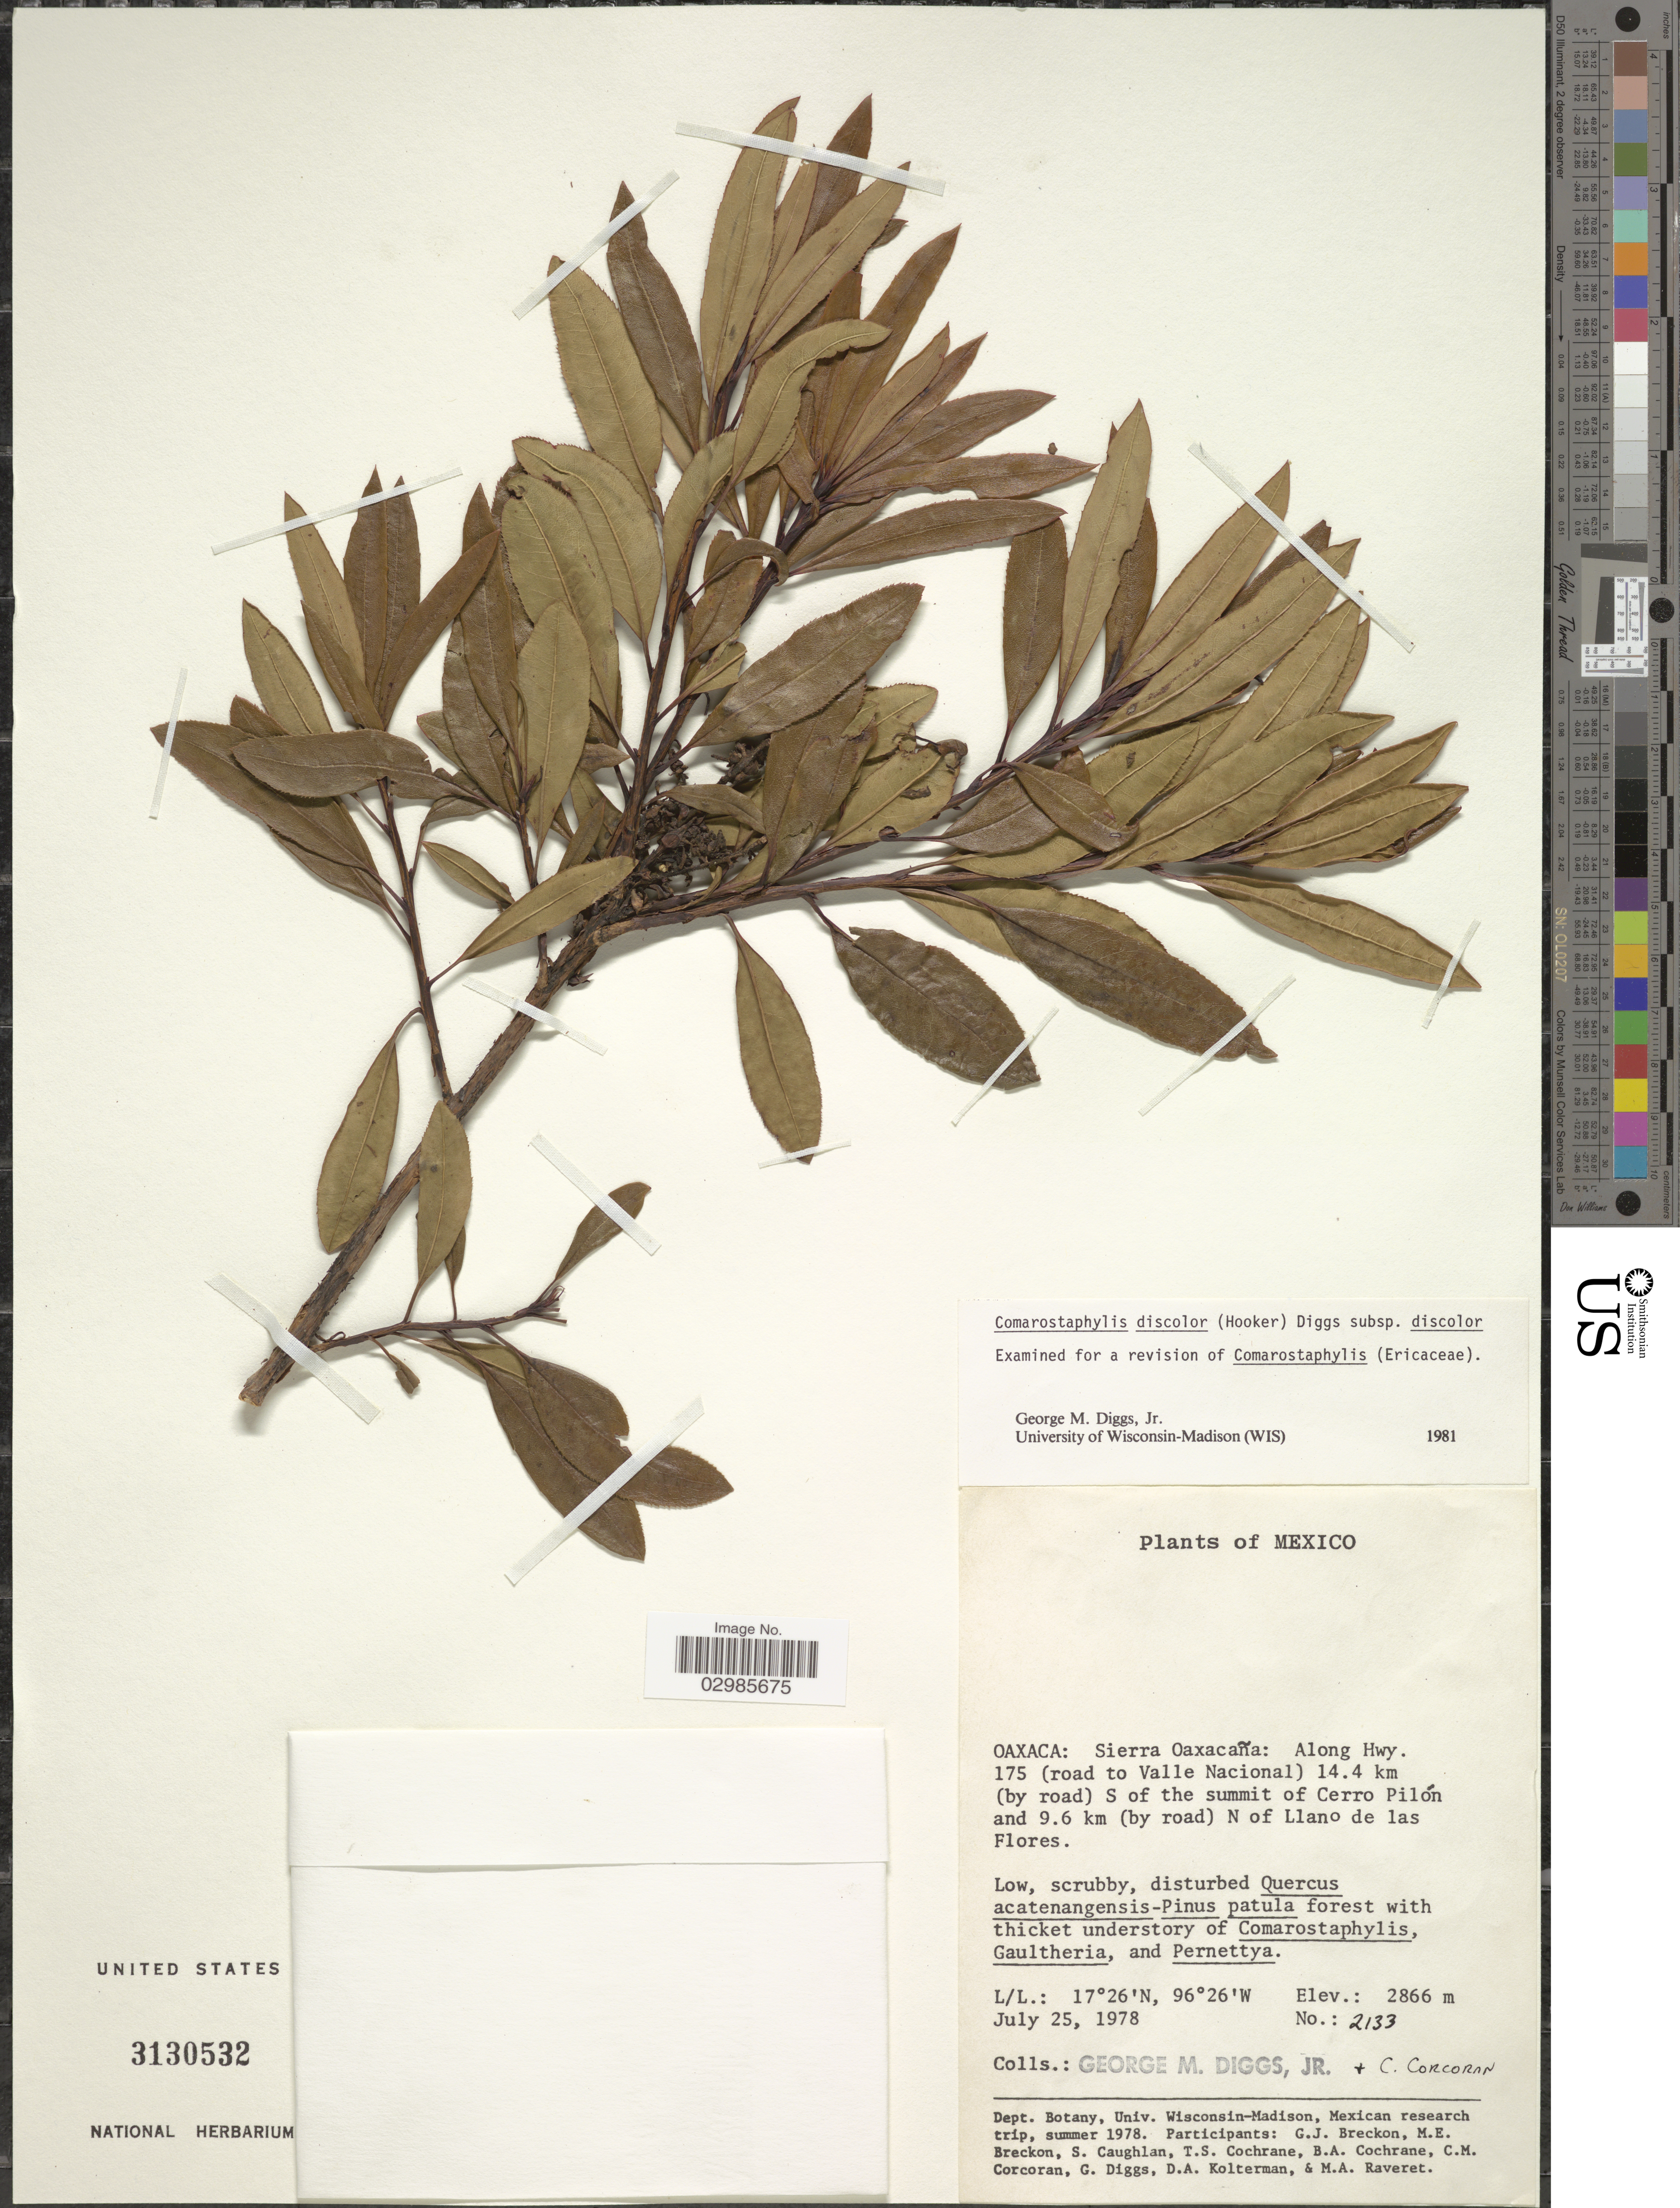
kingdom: Plantae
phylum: Tracheophyta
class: Magnoliopsida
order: Ericales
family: Ericaceae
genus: Comarostaphylis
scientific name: Comarostaphylis discolor subsp. discolor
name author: (Hook.) Diggs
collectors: G. Diggs & C. Corcoran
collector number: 2133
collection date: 1978-07-25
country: Mexico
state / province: Oaxaca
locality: Sierra Oaxacaña: Along Hwy. 175 (road to Valle Nacional) 14.4 km (by road) S of the summit of Cerro Pilón and 9.6 km (by road) N of Llano de Las Flores.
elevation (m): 2866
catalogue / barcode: US 3130532